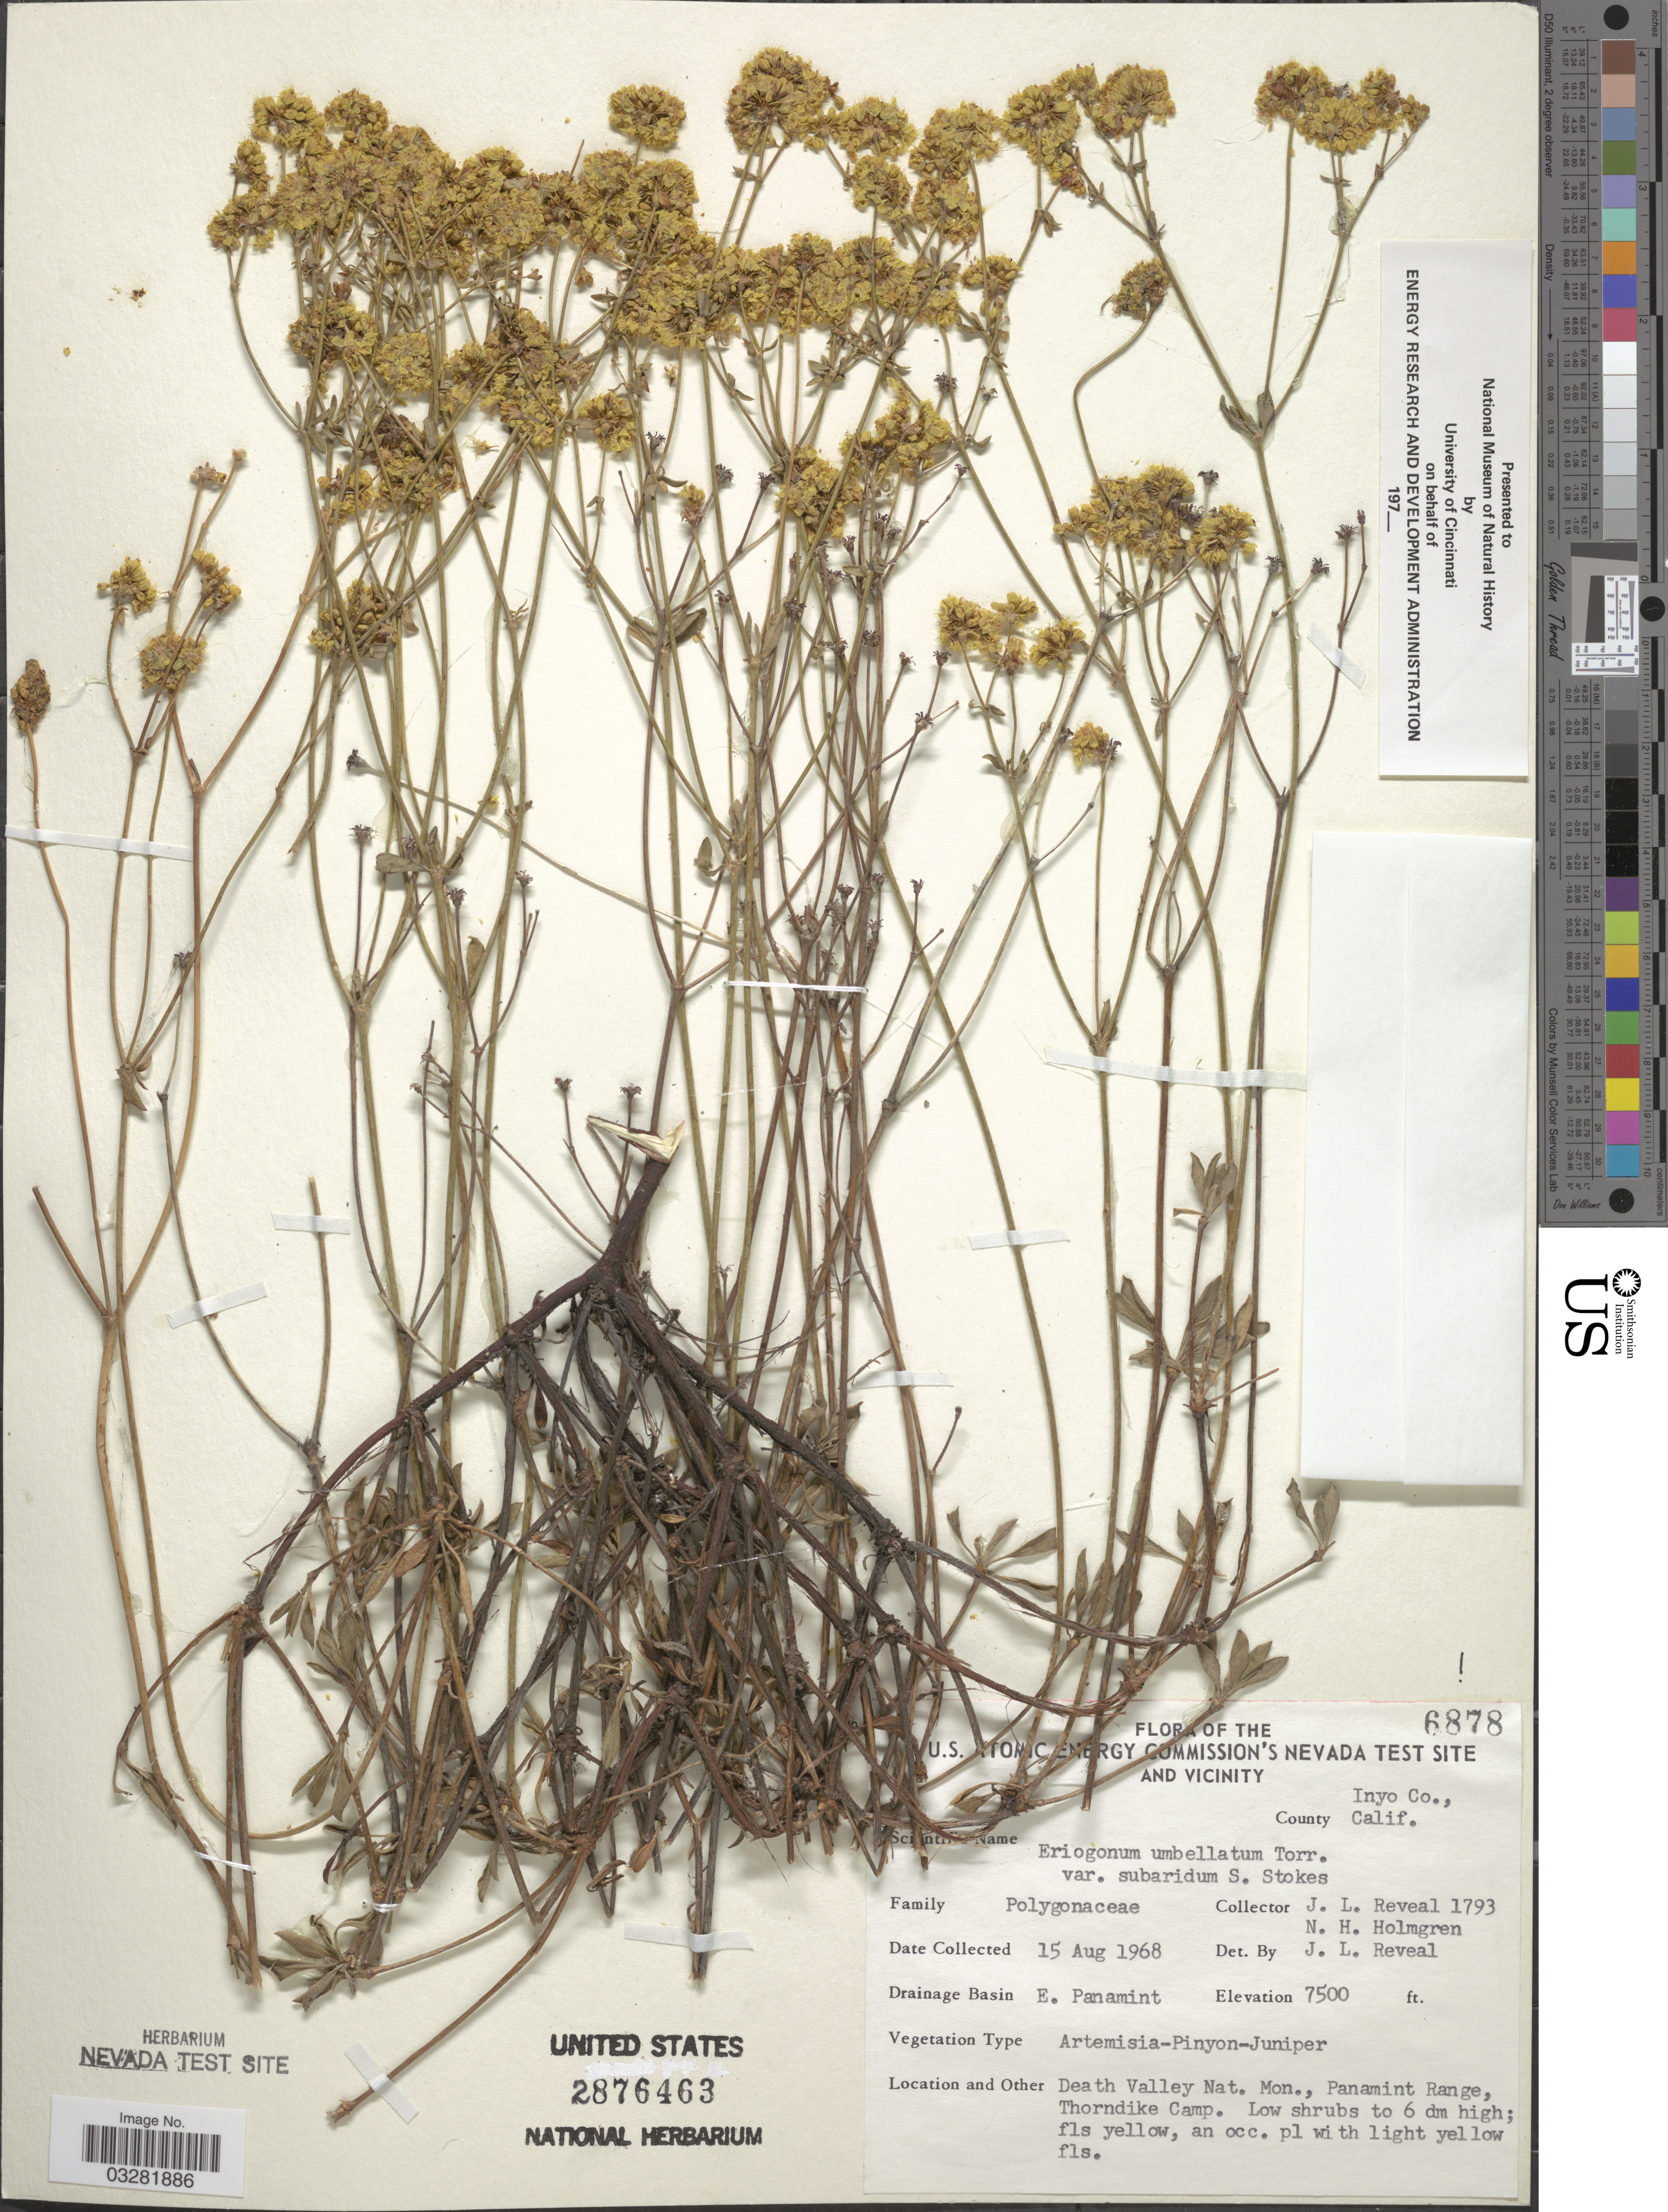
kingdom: Plantae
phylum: Tracheophyta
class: Magnoliopsida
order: Caryophyllales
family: Polygonaceae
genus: Eriogonum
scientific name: Eriogonum umbellatum var. subaridum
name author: S. Stokes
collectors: J. L. Reveal & N. H. Holmgren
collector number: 1793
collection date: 1968-08-15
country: United States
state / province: California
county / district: Inyo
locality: The U.S. Atomic Energy Commission's Nevada Test Site and Vicinity. County Inyo Co. Drainage Basin E. Panamint. Death Valley Nat. Mon., Panamint Range, Thorndike Camp.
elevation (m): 2286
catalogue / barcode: US 2876463